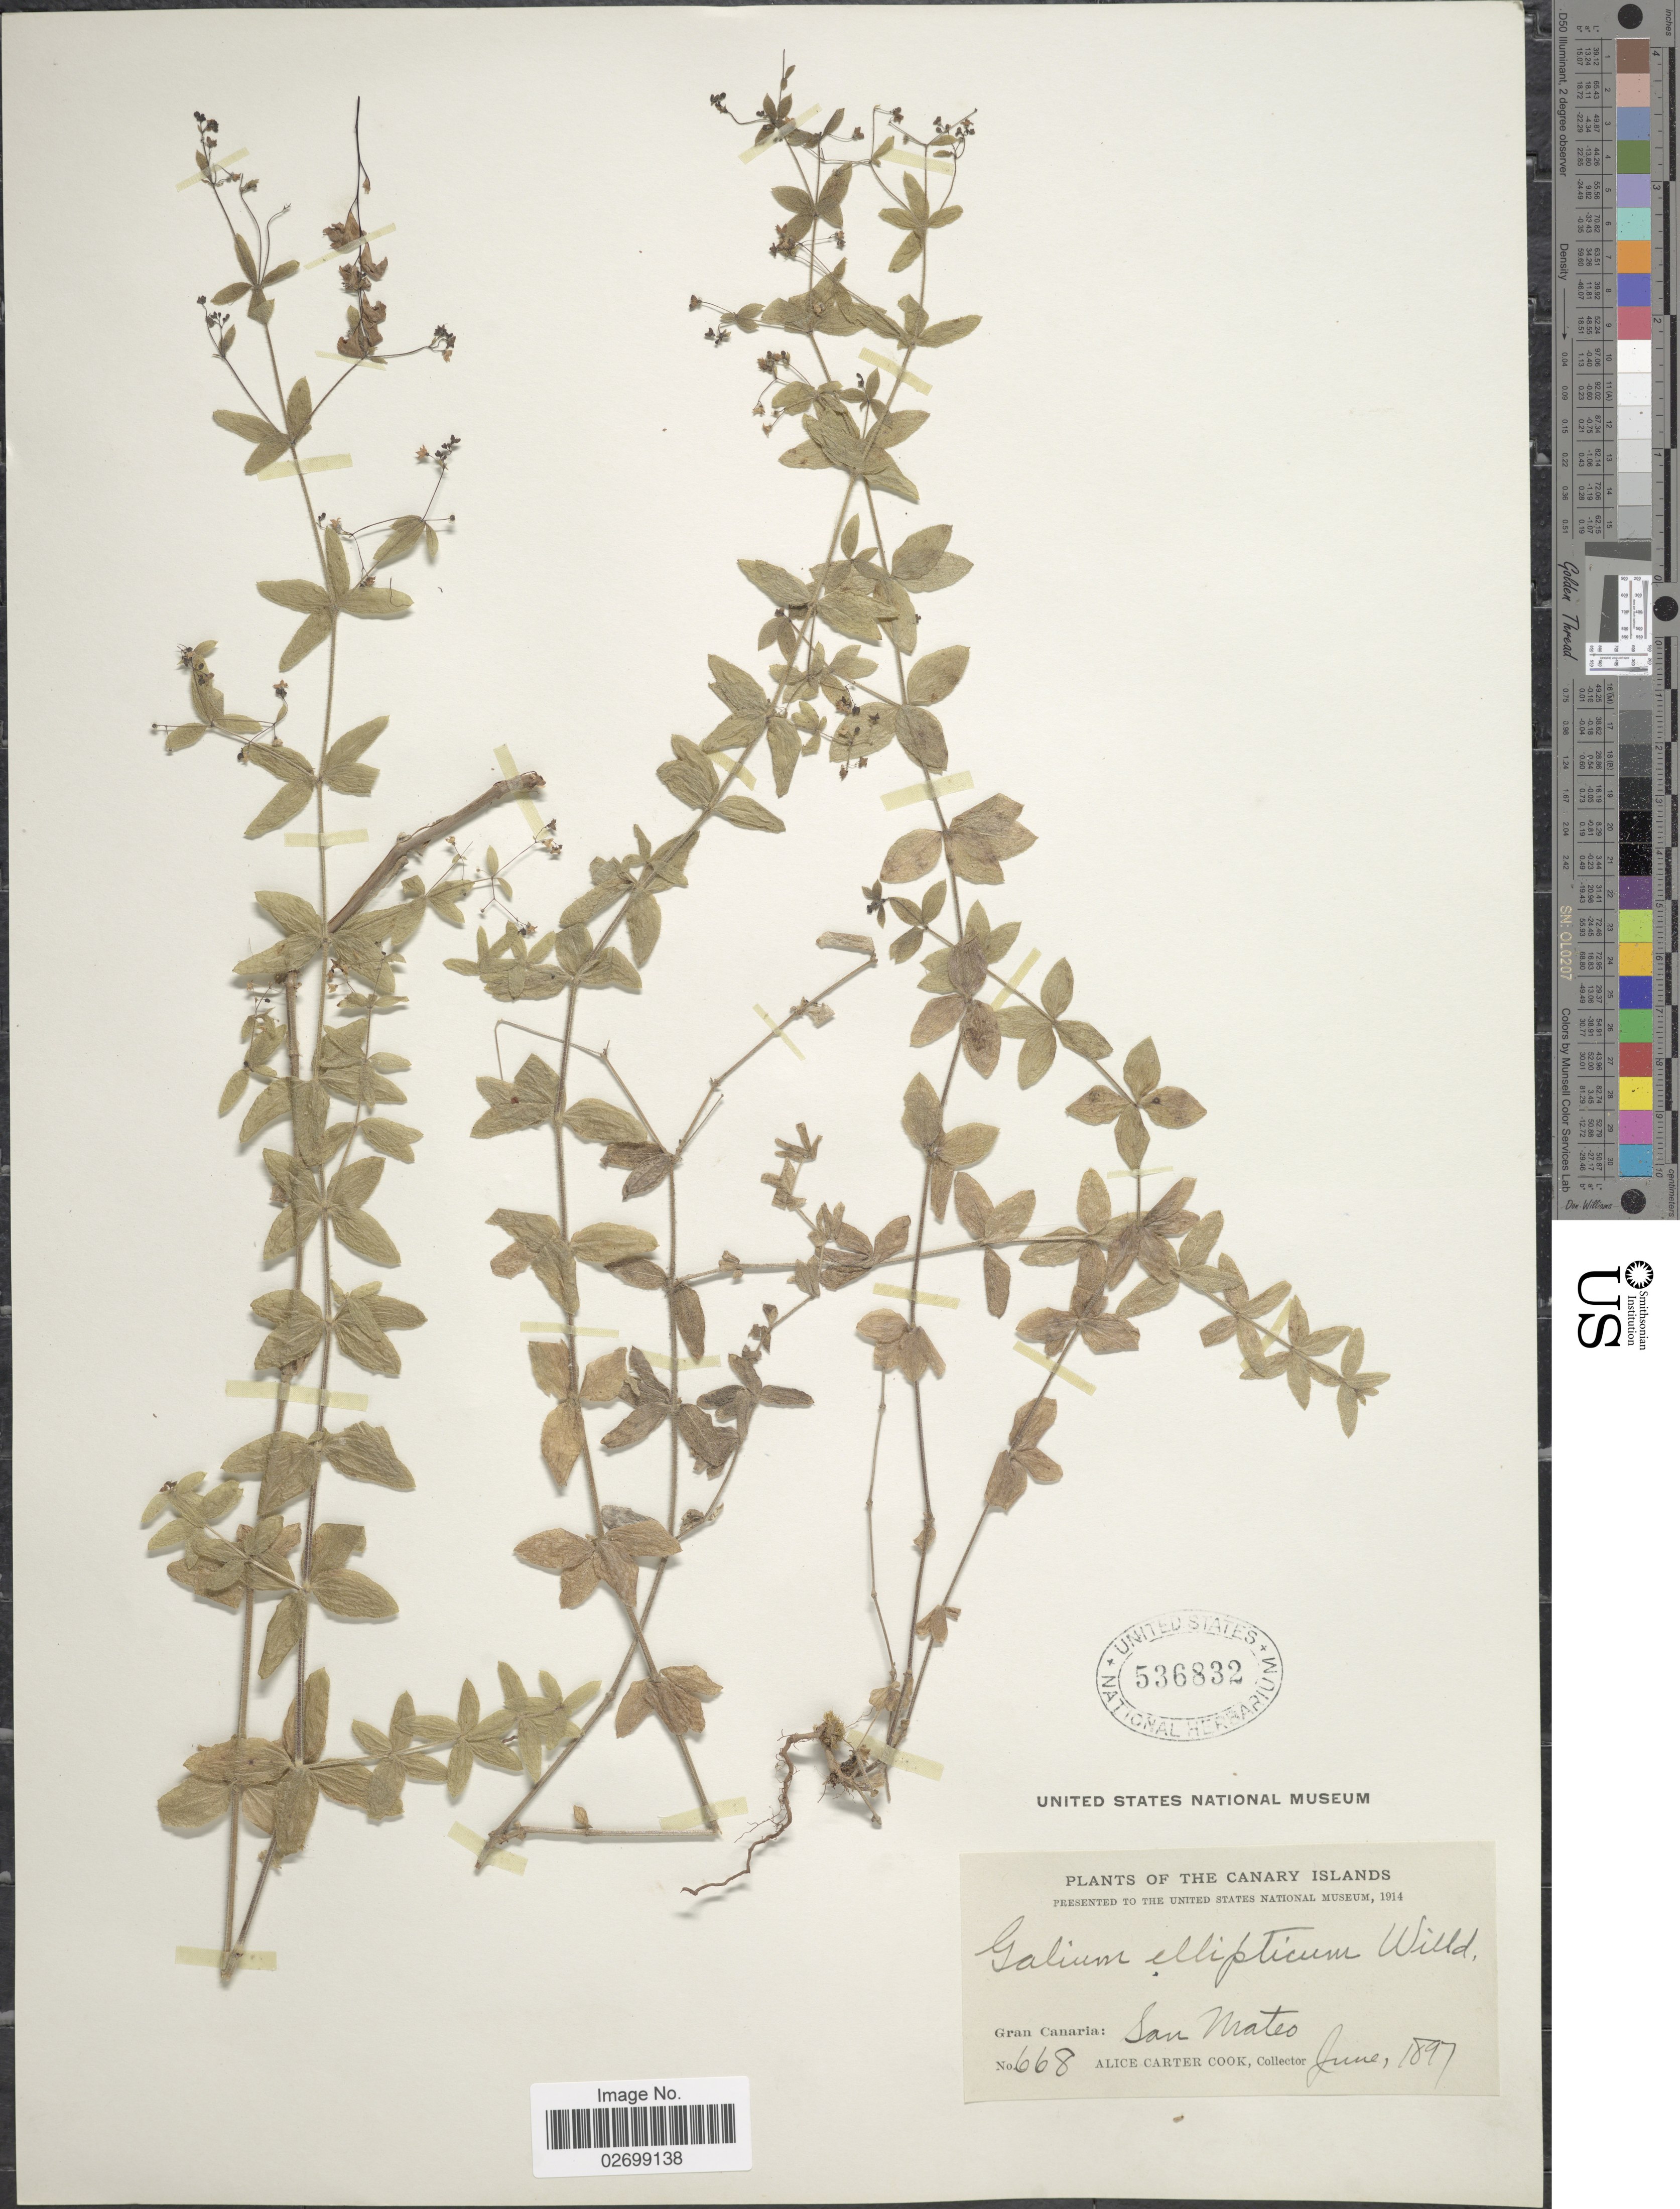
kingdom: Plantae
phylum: Tracheophyta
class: Magnoliopsida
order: Gentianales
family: Rubiaceae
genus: Galium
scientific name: Galium ellipticum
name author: Willd. ex Hornem.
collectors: Alice C. Cook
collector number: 668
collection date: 1897-06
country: Spain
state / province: Canarias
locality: Canary Islands, Gran Canaria: San Mates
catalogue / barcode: US 536832